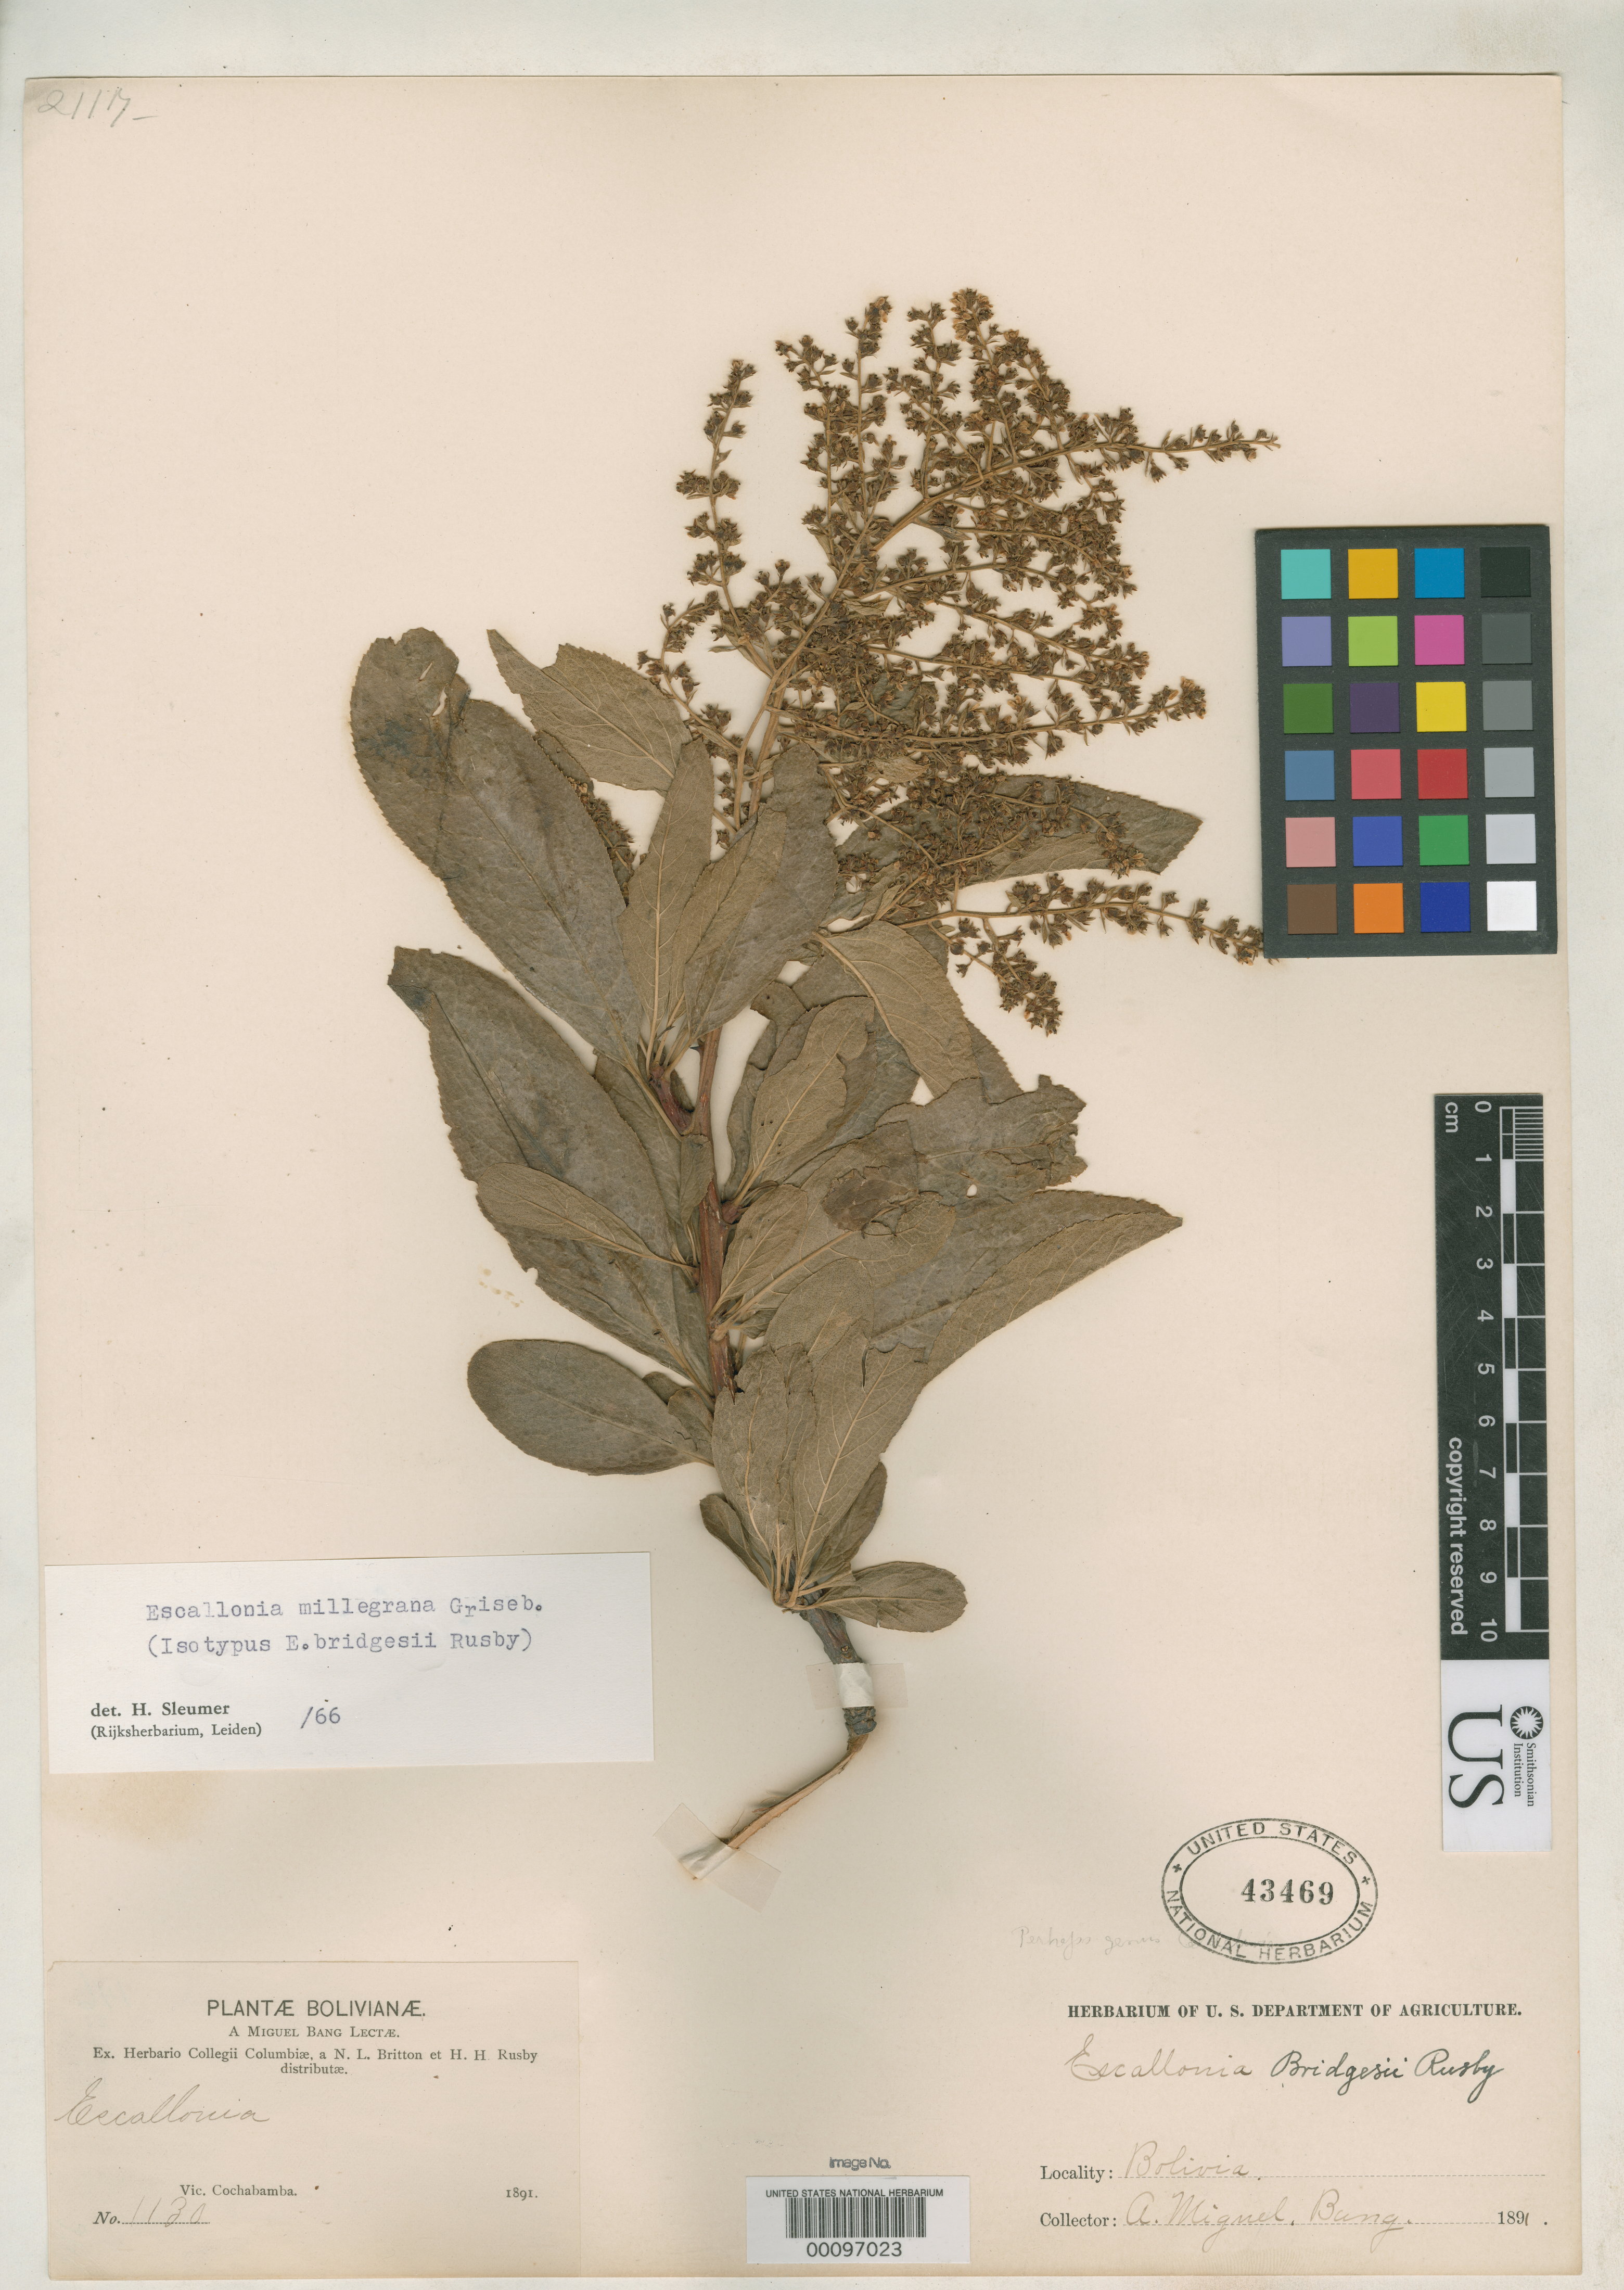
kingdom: Plantae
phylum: Tracheophyta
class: Magnoliopsida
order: Escalloniales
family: Escalloniaceae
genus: Escallonia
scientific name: Escallonia bridgesii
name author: Rusby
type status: Isotype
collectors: M. Bang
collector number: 1130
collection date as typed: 1891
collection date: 1891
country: Bolivia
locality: Turexon.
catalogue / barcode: US 43469